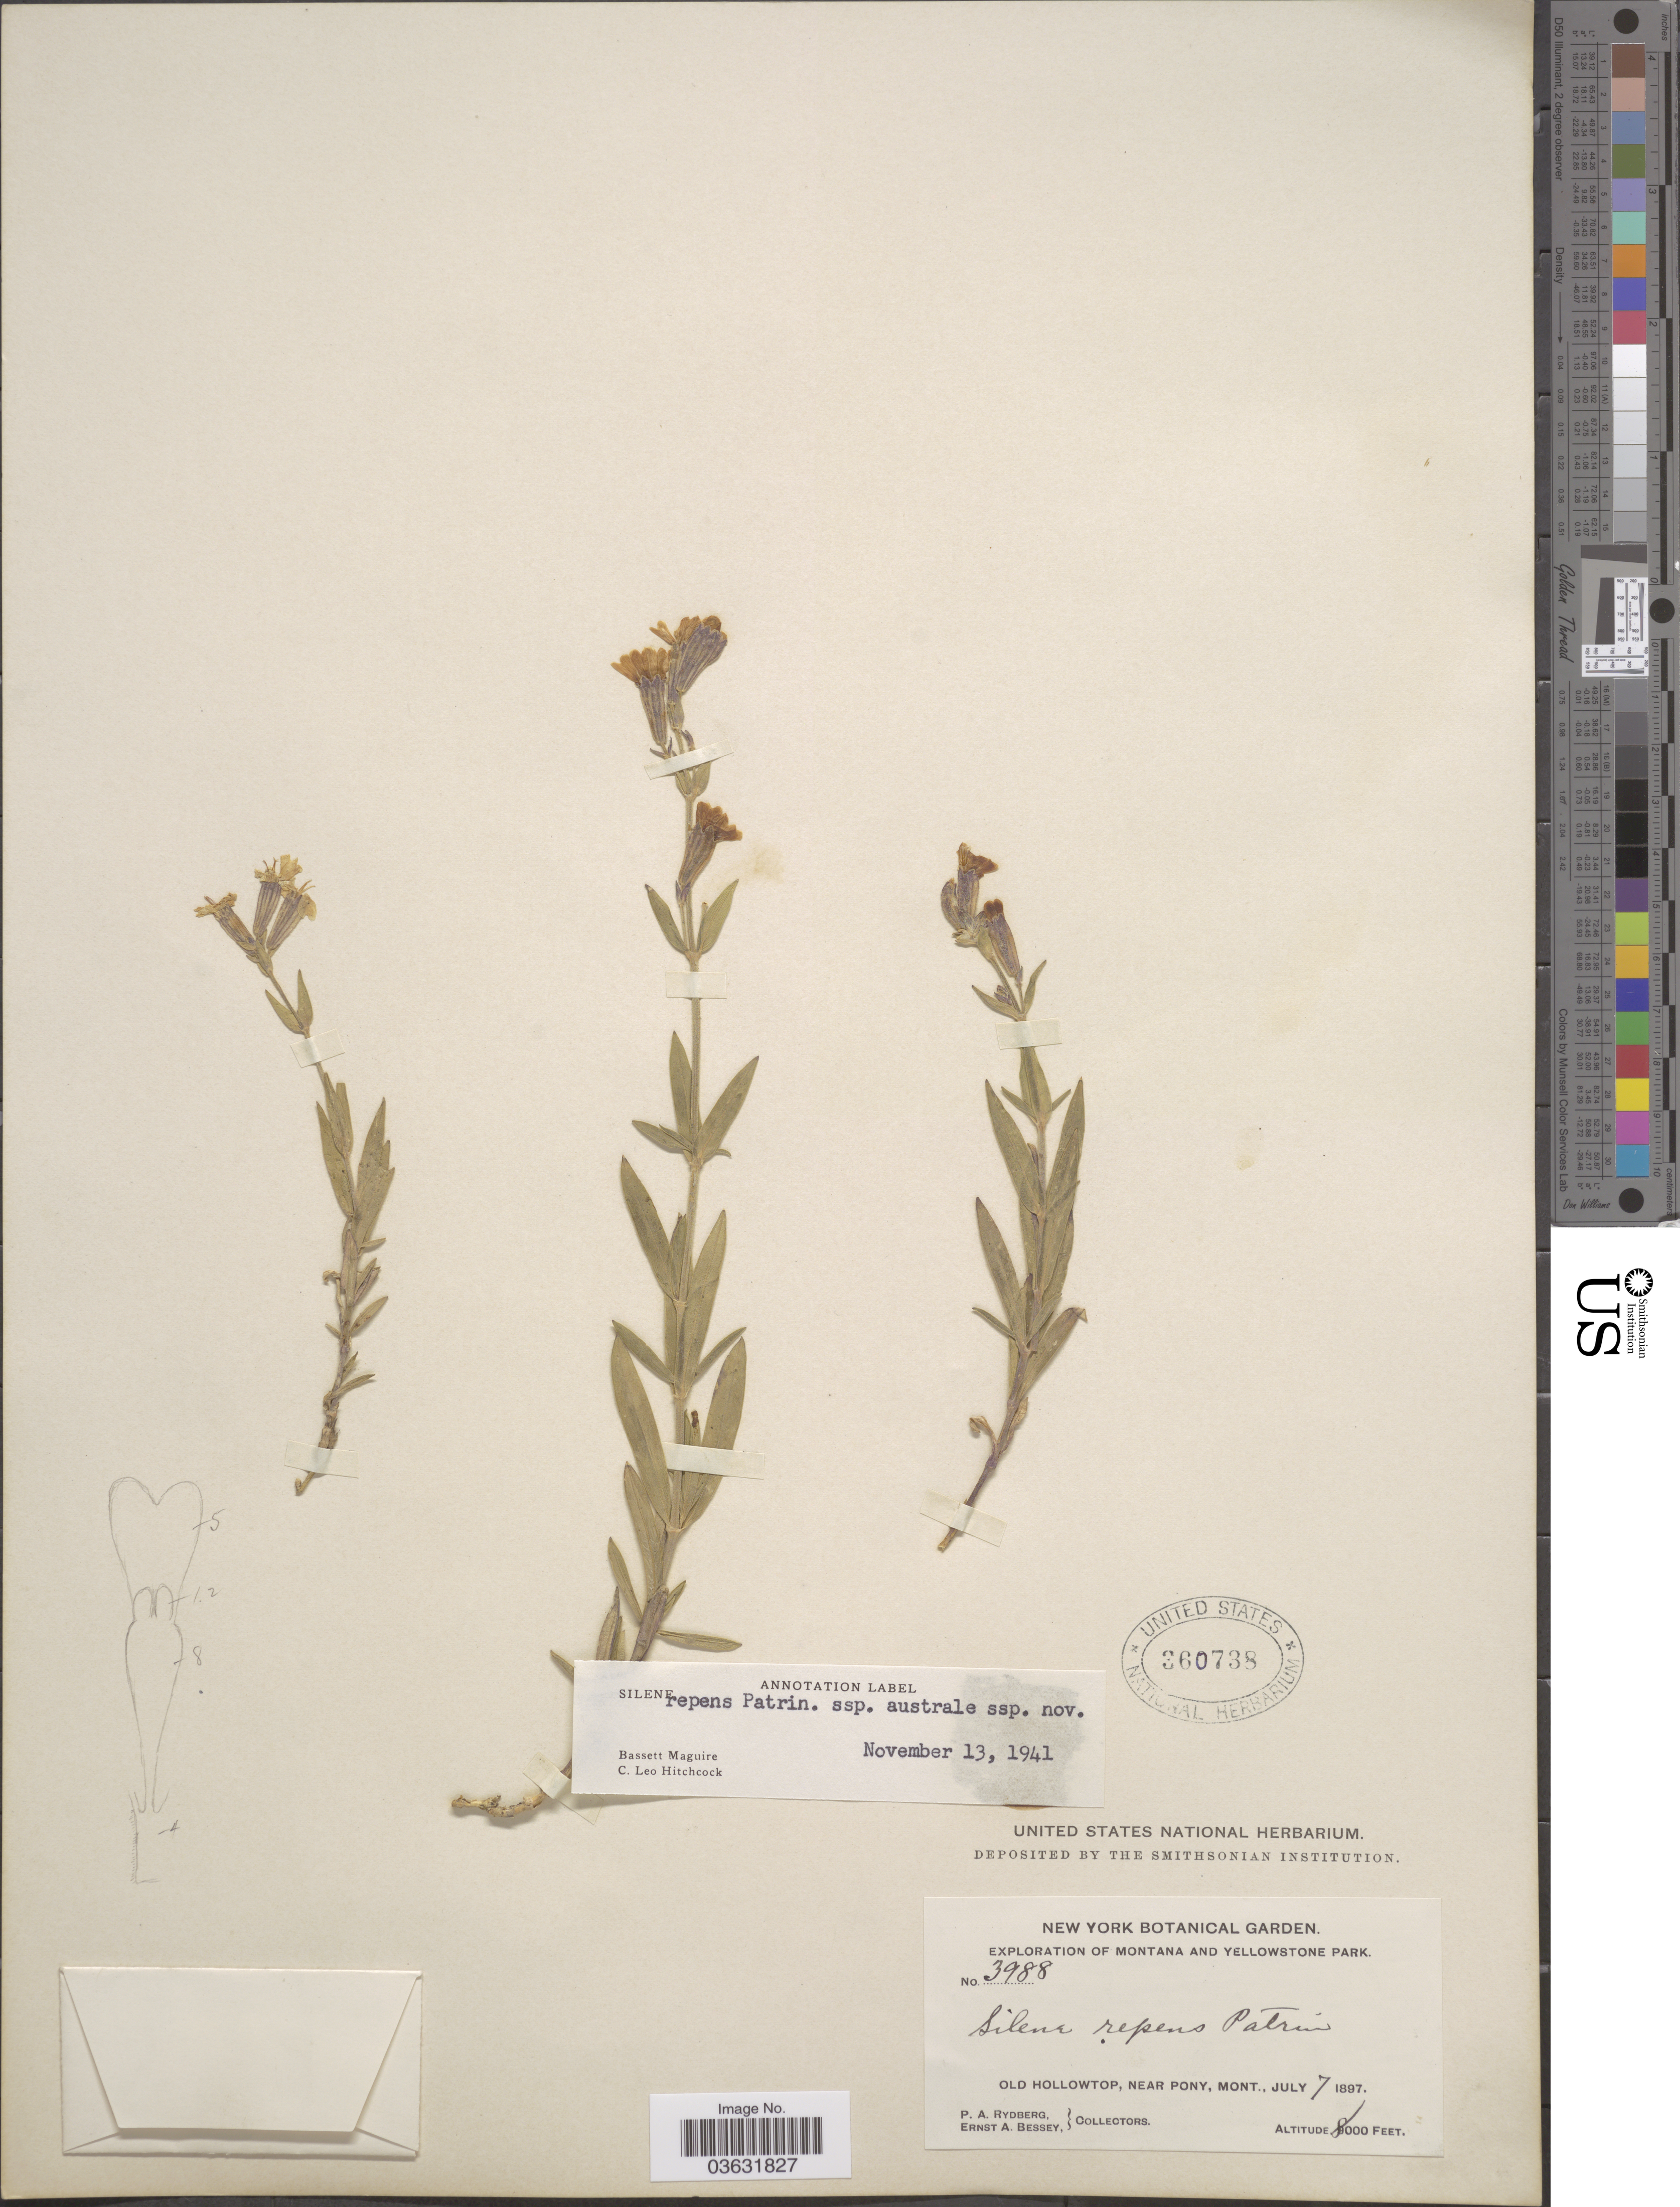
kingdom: Plantae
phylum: Tracheophyta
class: Magnoliopsida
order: Caryophyllales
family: Caryophyllaceae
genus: Silene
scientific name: Silene repens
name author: Patrin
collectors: P. A. Rydberg & E. A. Bessey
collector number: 3988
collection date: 1897-07-07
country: United States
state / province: Montana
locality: Old Hollowtop, near Pony.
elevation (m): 2438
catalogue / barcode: US 360738